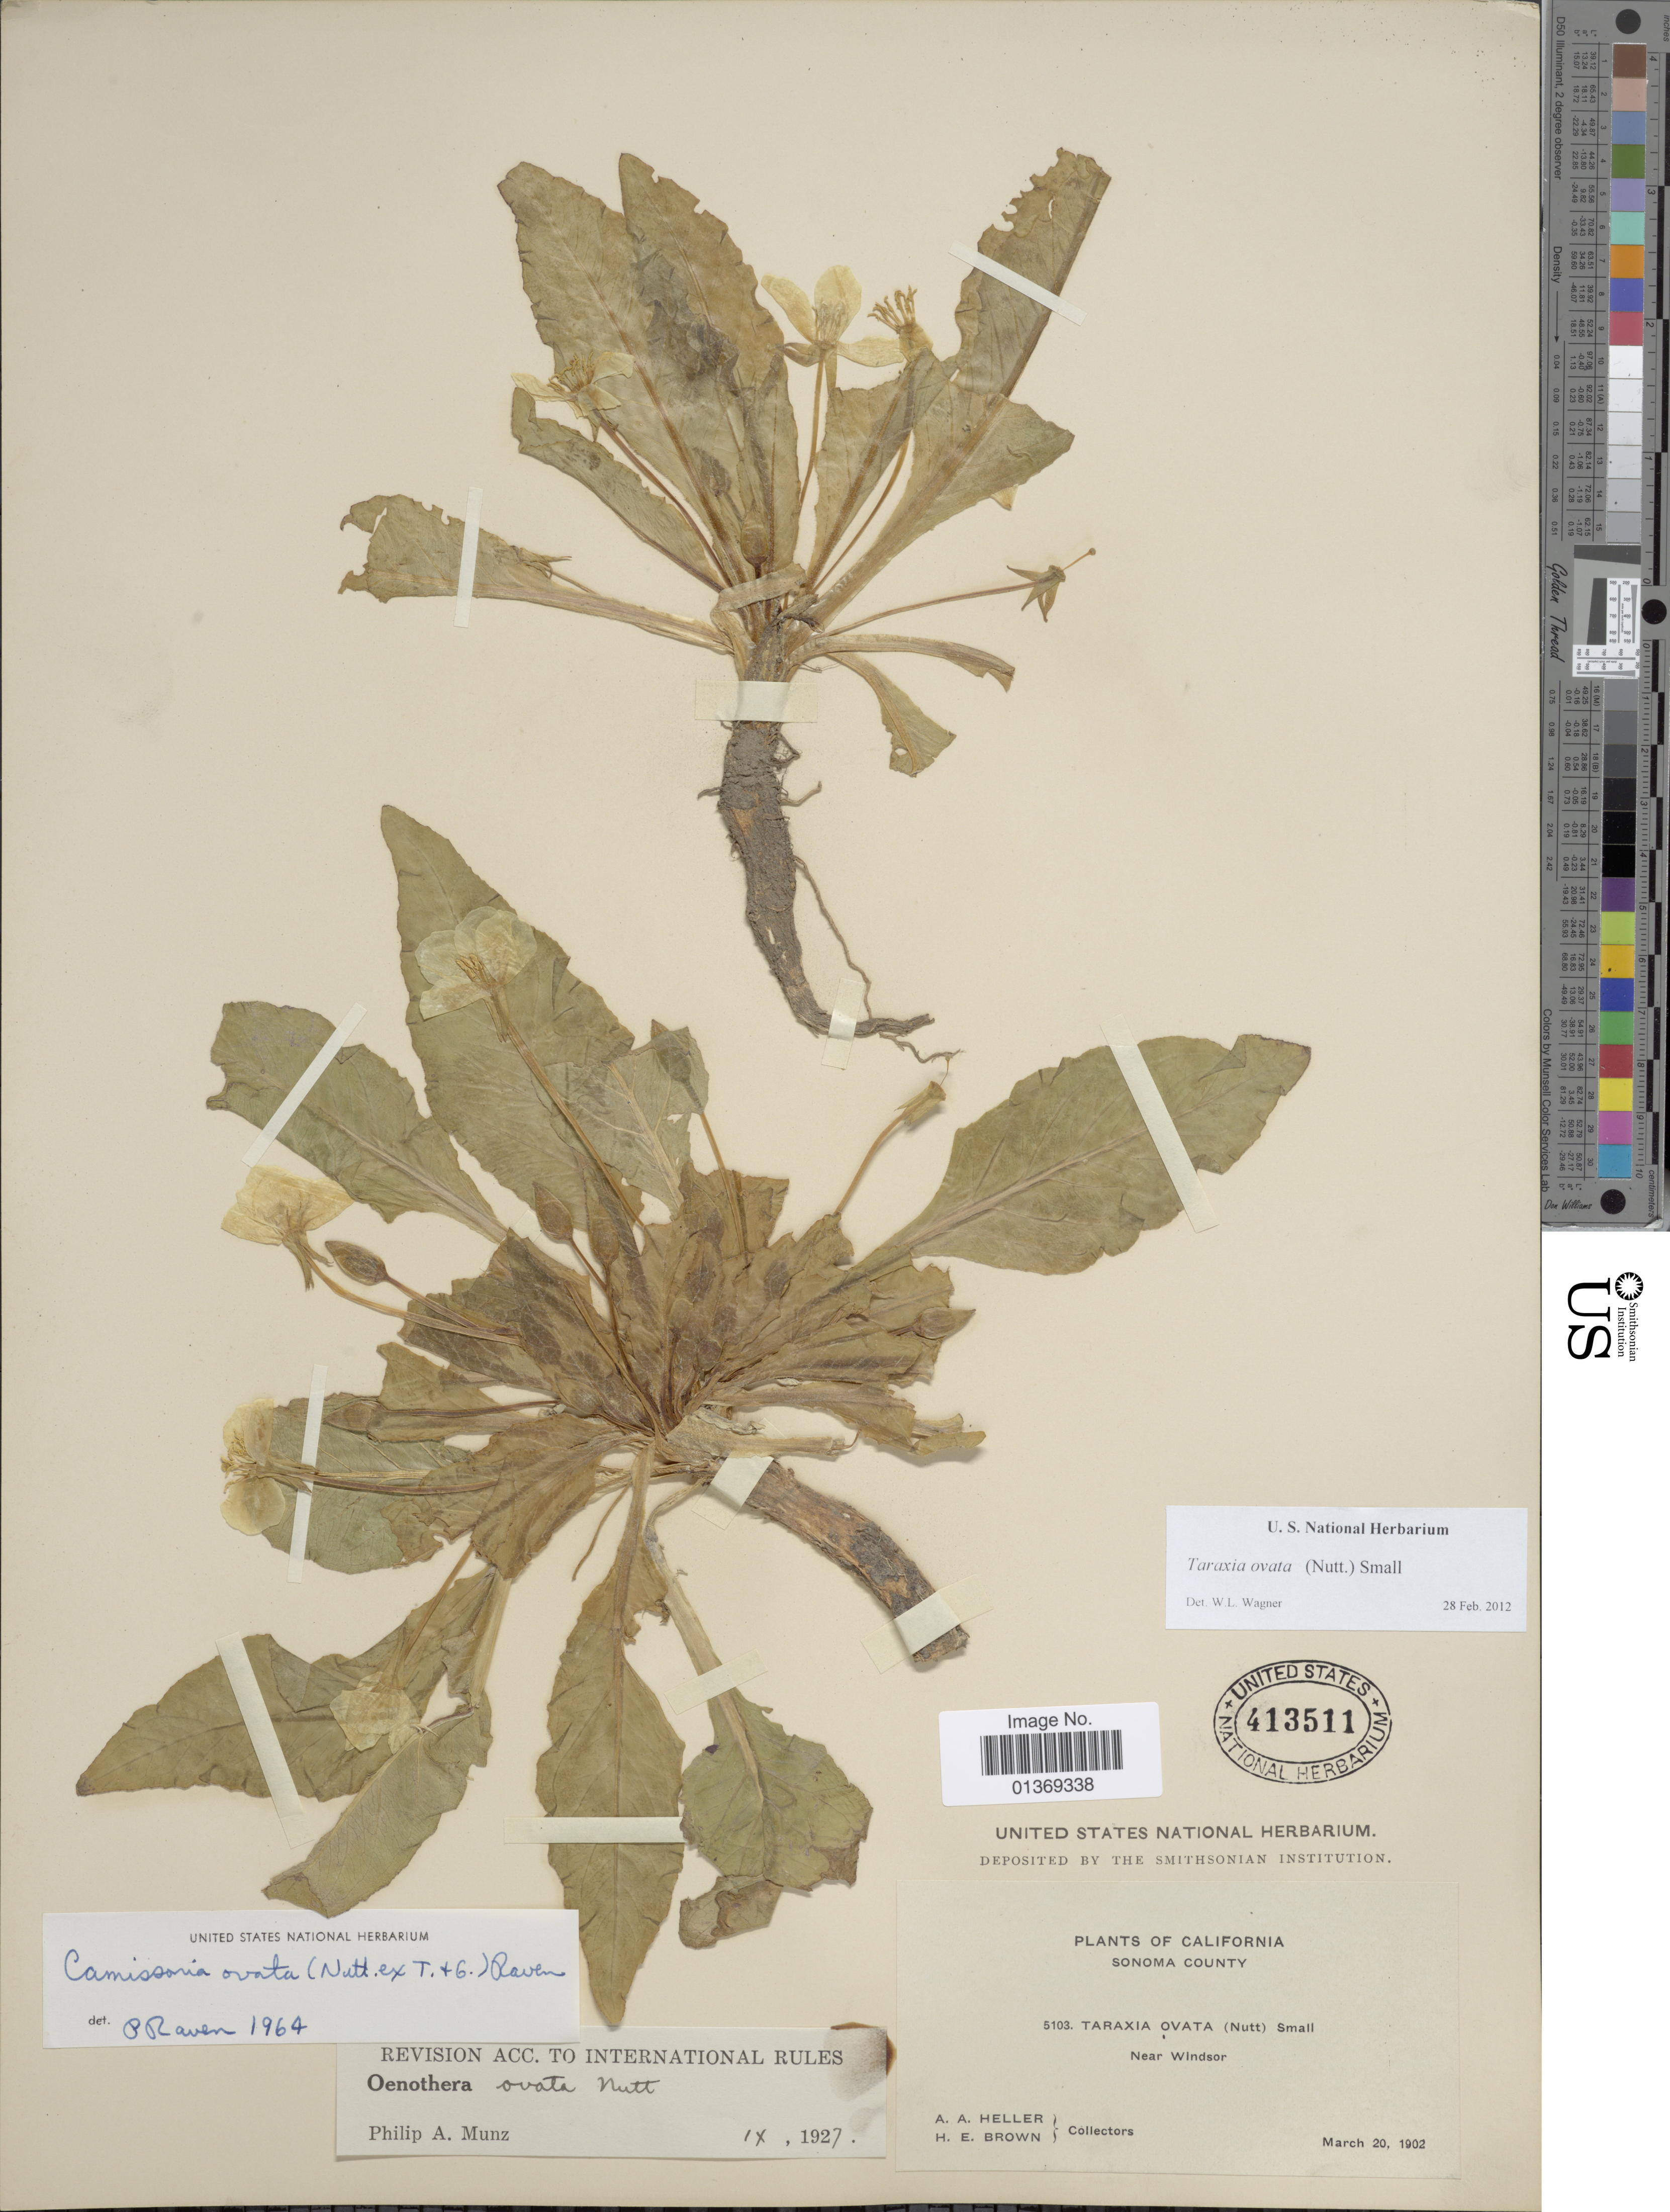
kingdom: Plantae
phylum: Tracheophyta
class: Magnoliopsida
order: Myrtales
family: Onagraceae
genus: Taraxia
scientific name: Taraxia ovata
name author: (Nutt.) Small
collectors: A. A. Heller & H. E. Brown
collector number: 5103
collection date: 1902-03-20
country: United States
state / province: California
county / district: Sonoma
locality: Sonoma County, Near Windsor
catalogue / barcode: US 413511